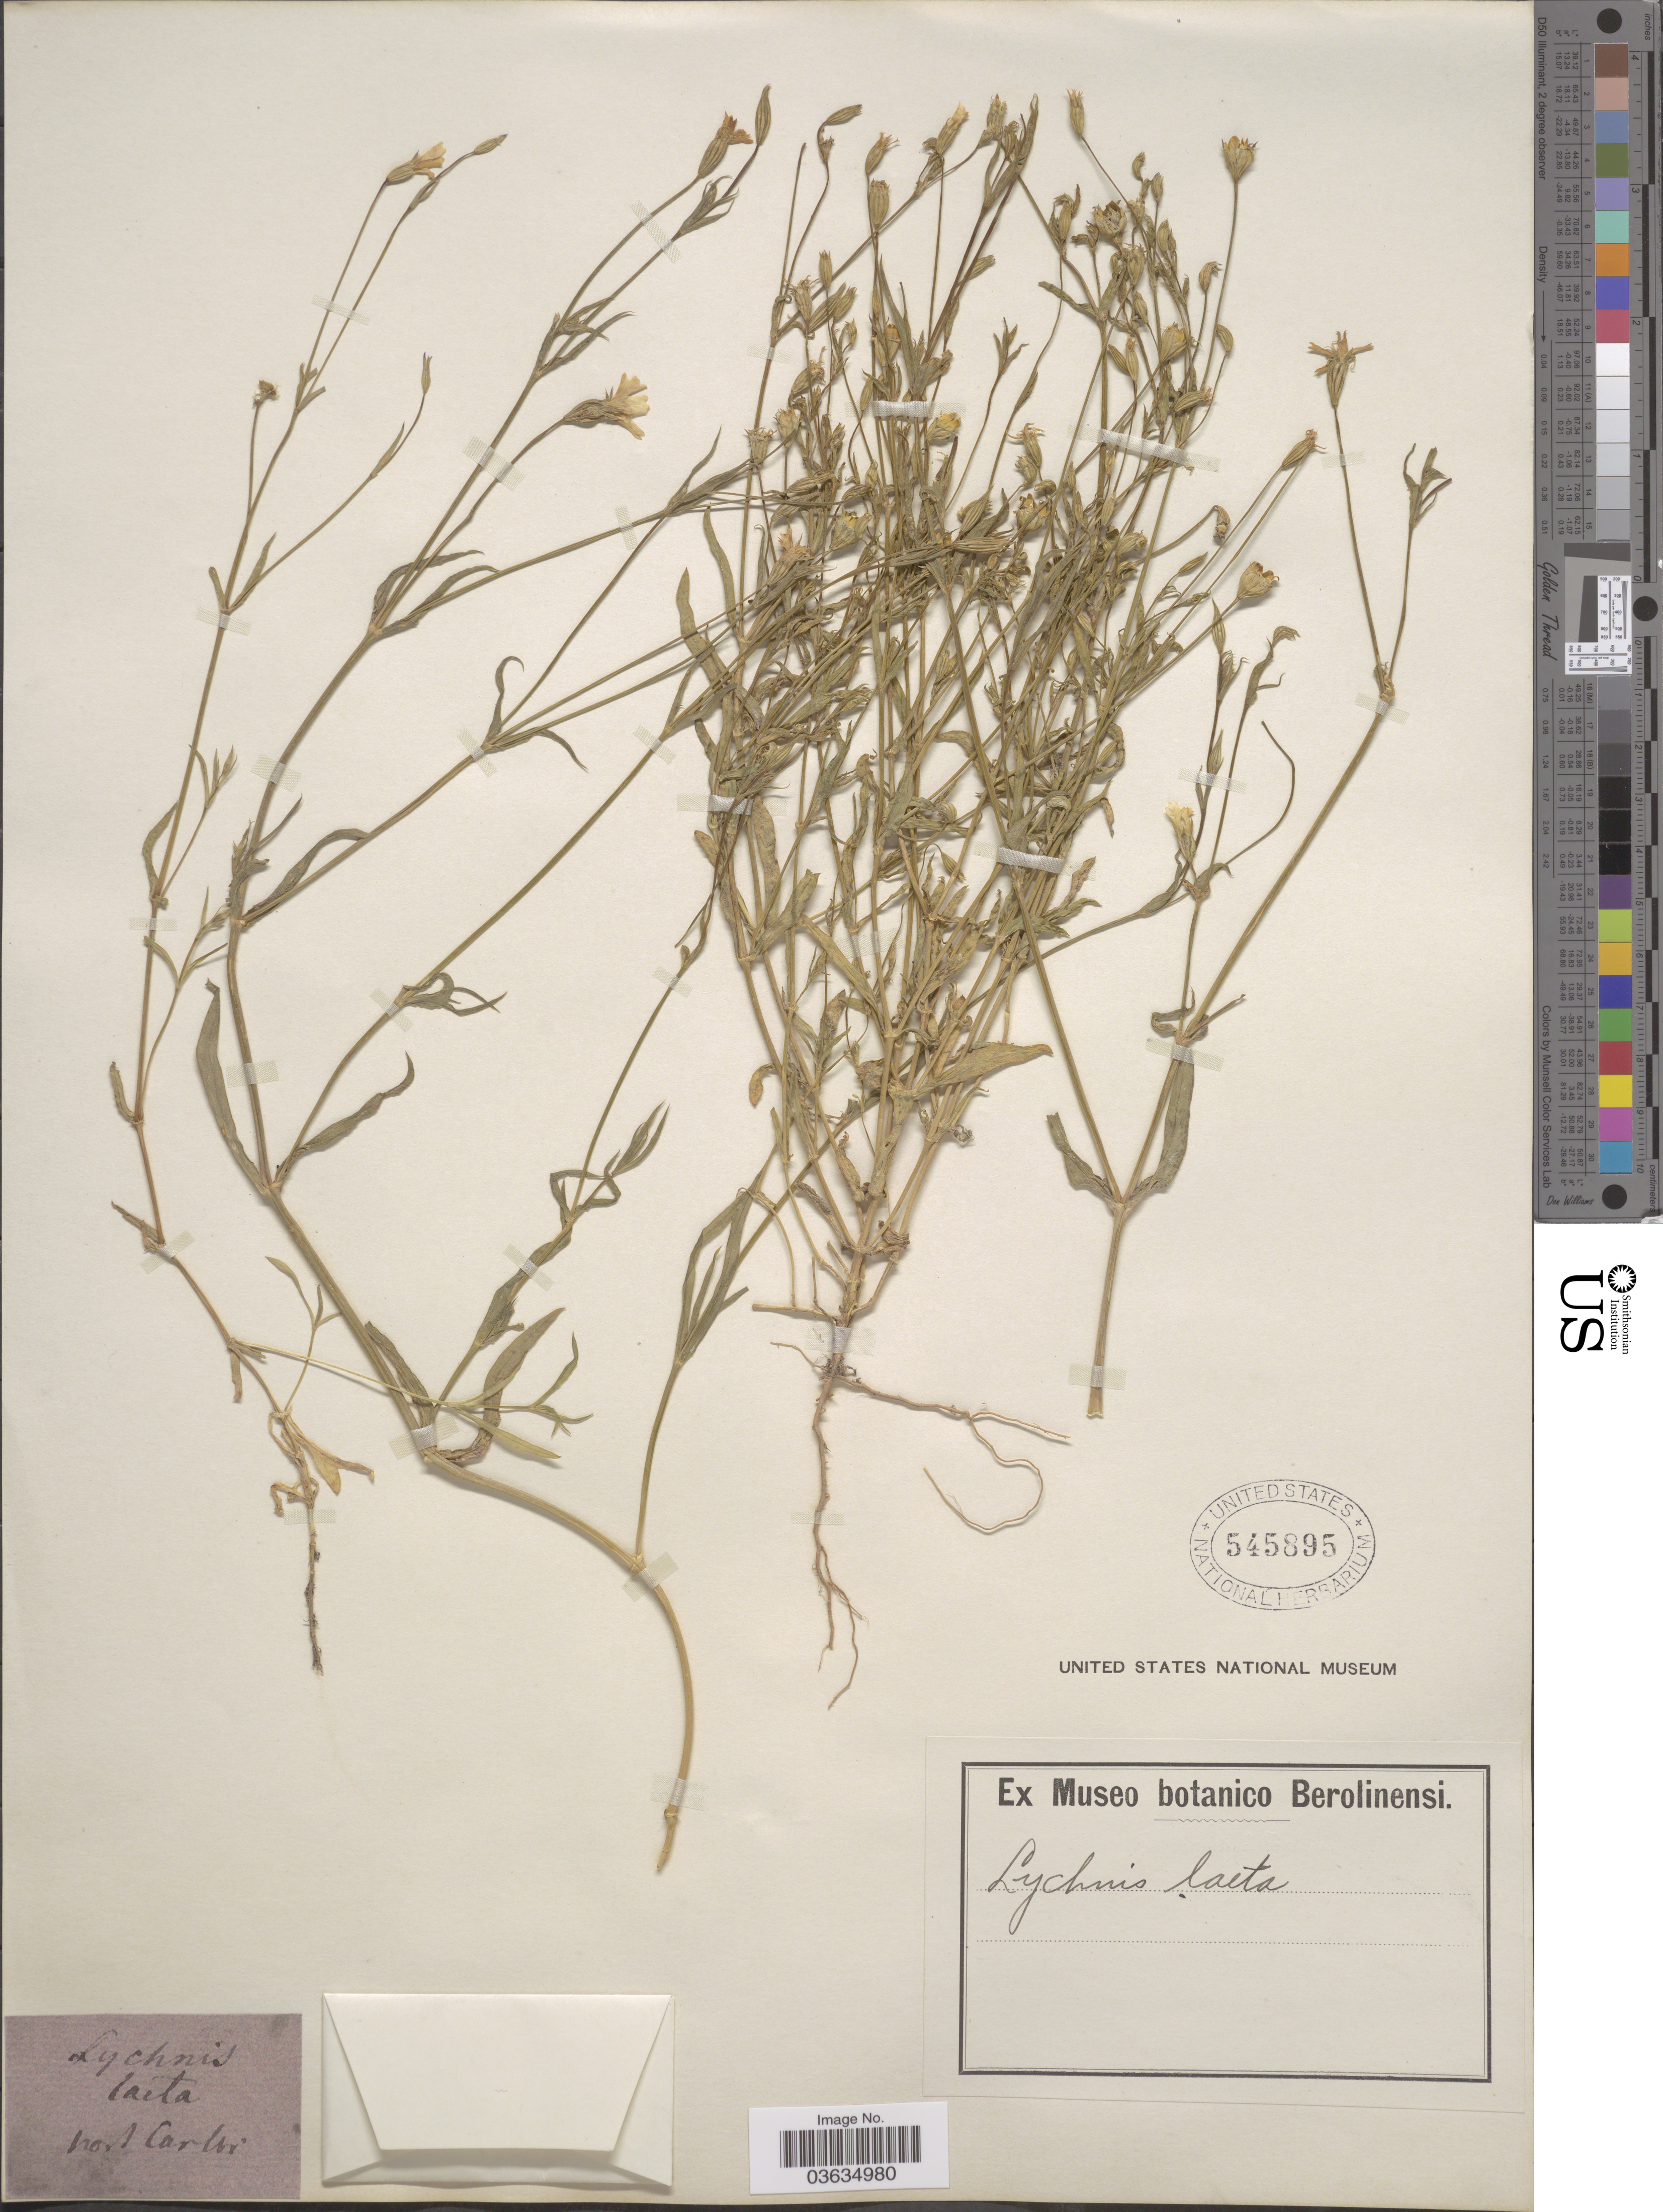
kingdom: Plantae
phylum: Tracheophyta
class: Magnoliopsida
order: Caryophyllales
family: Caryophyllaceae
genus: Eudianthe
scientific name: Eudianthe laeta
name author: (Aiton) Rchb. ex Willk.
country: Germany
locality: Hort. Carlsr.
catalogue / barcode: US 545895